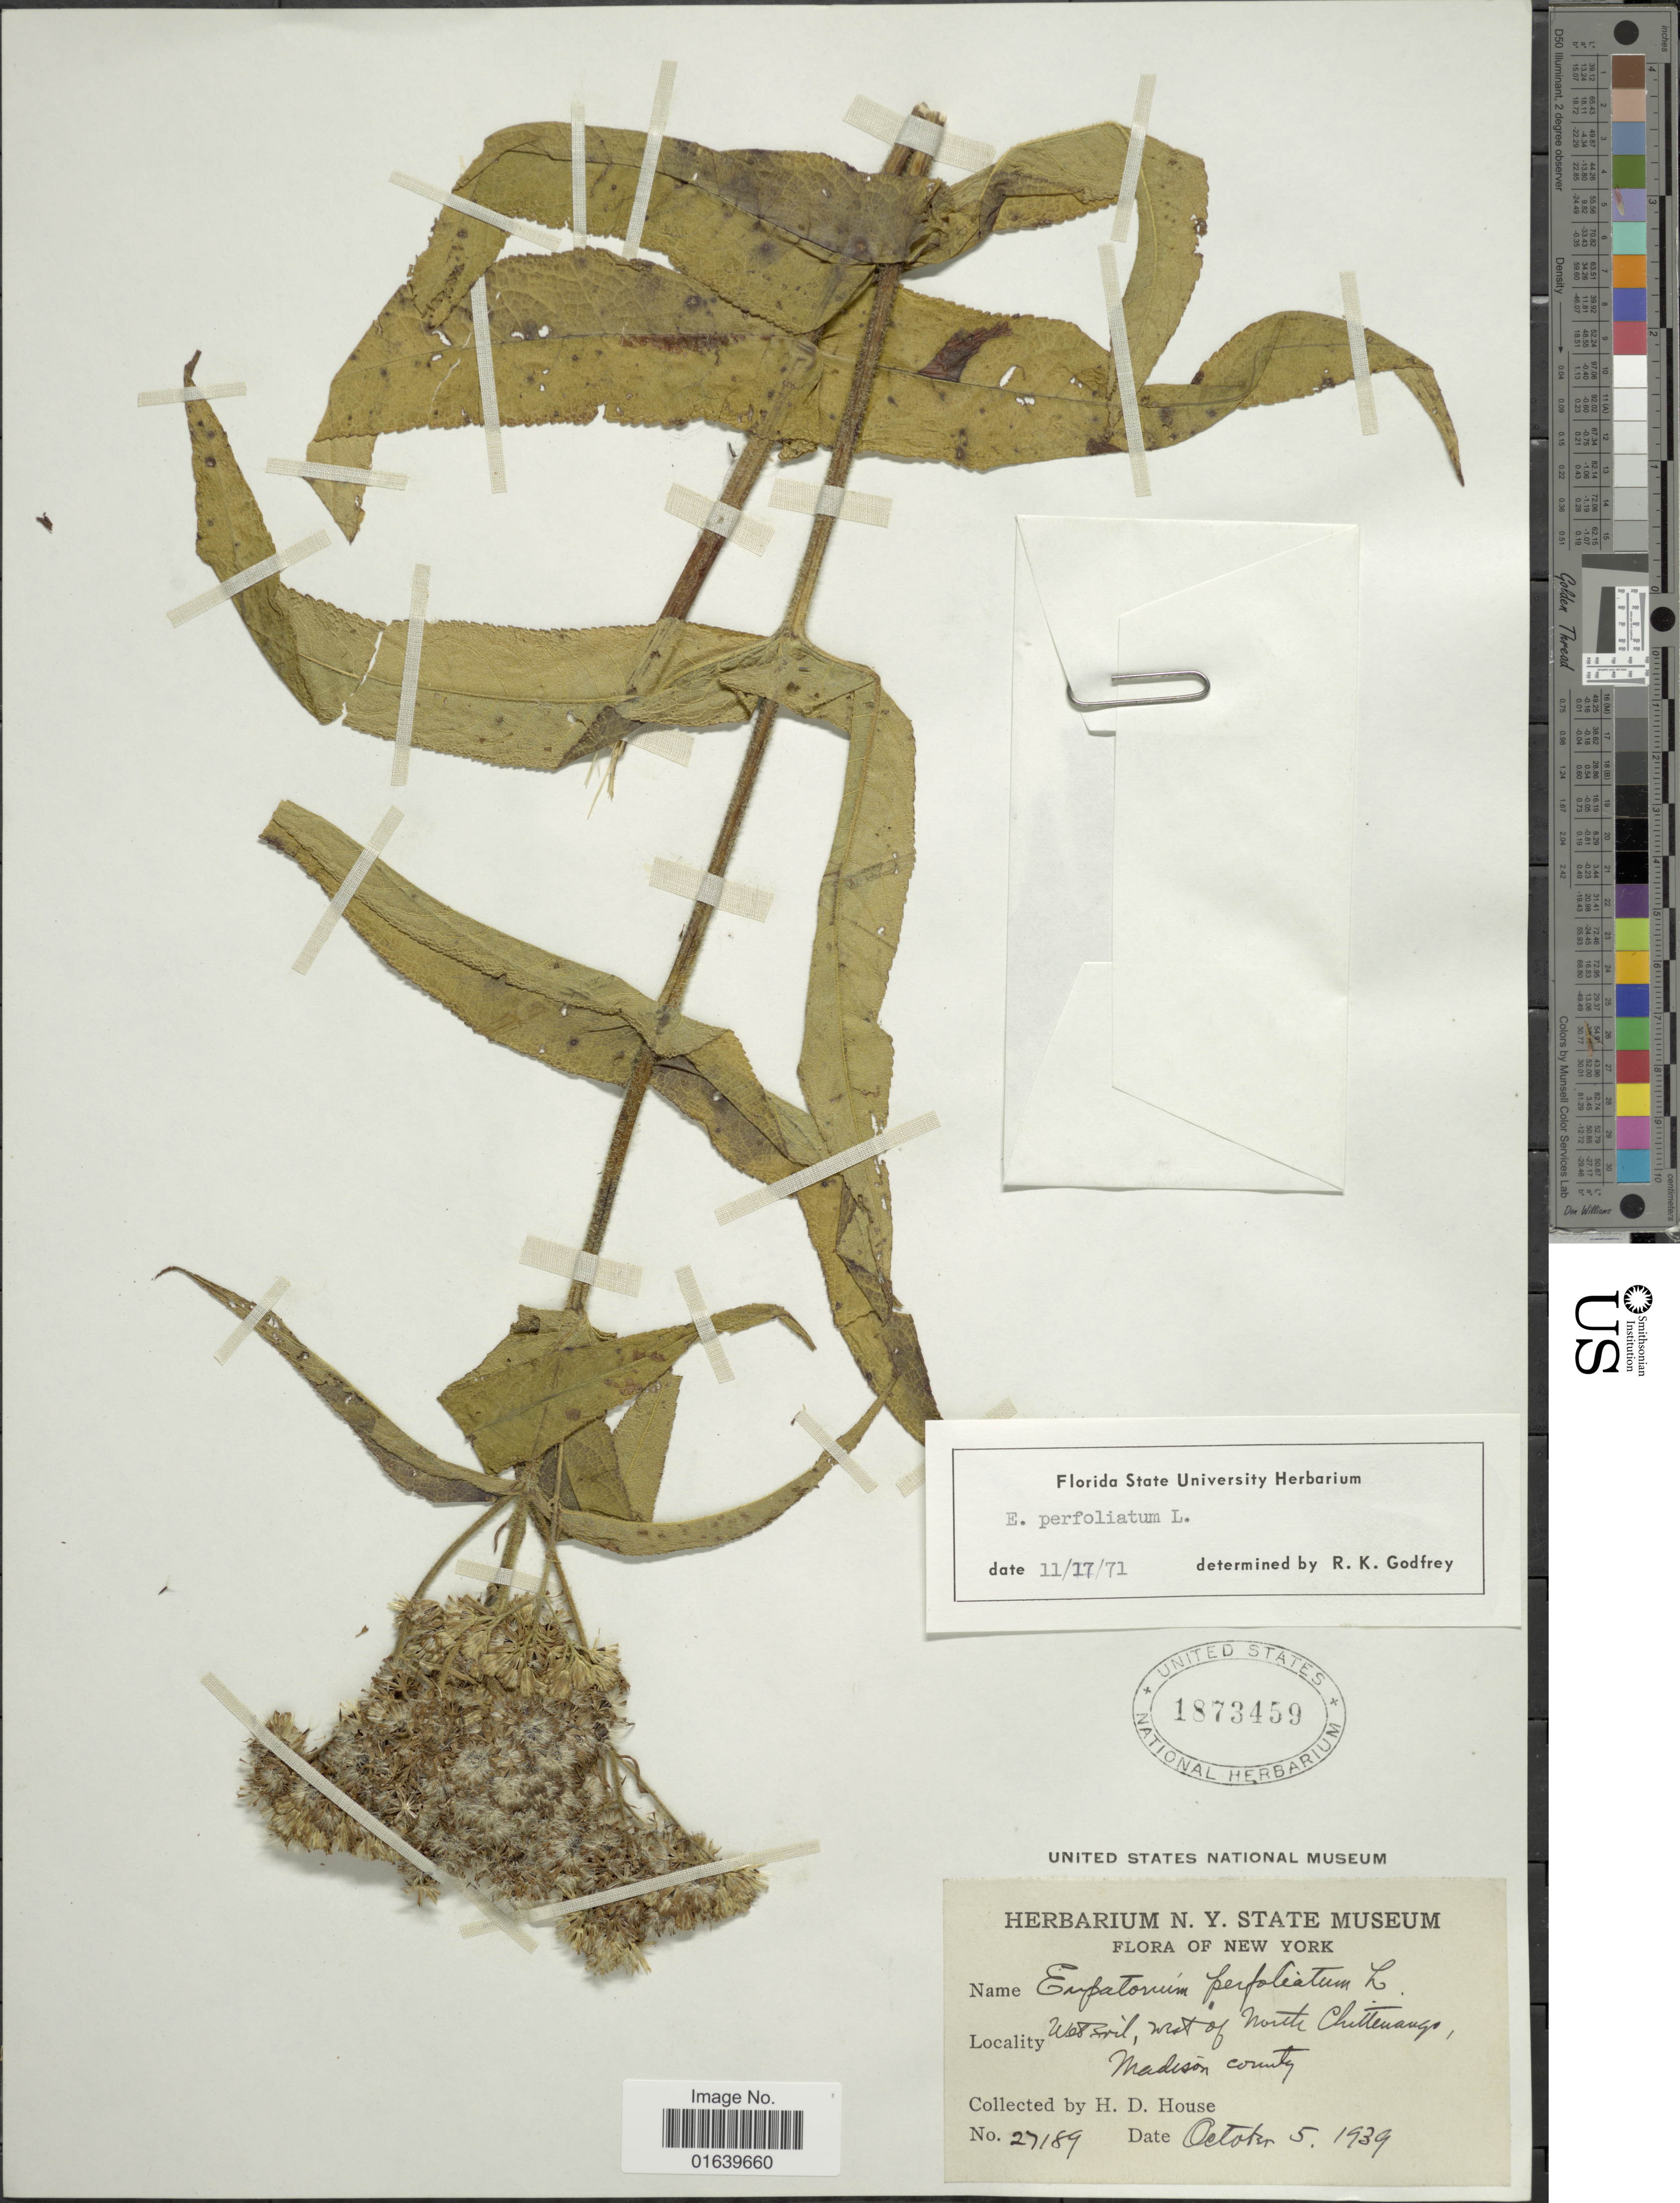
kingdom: Plantae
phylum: Tracheophyta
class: Magnoliopsida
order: Asterales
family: Asteraceae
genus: Eupatorium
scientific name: Eupatorium perfoliatum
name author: L.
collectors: H. D. House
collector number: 27189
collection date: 1939-10-05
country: United States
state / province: New York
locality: Wet Bril, west of North Chillenango, Madison County.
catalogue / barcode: US 1873459